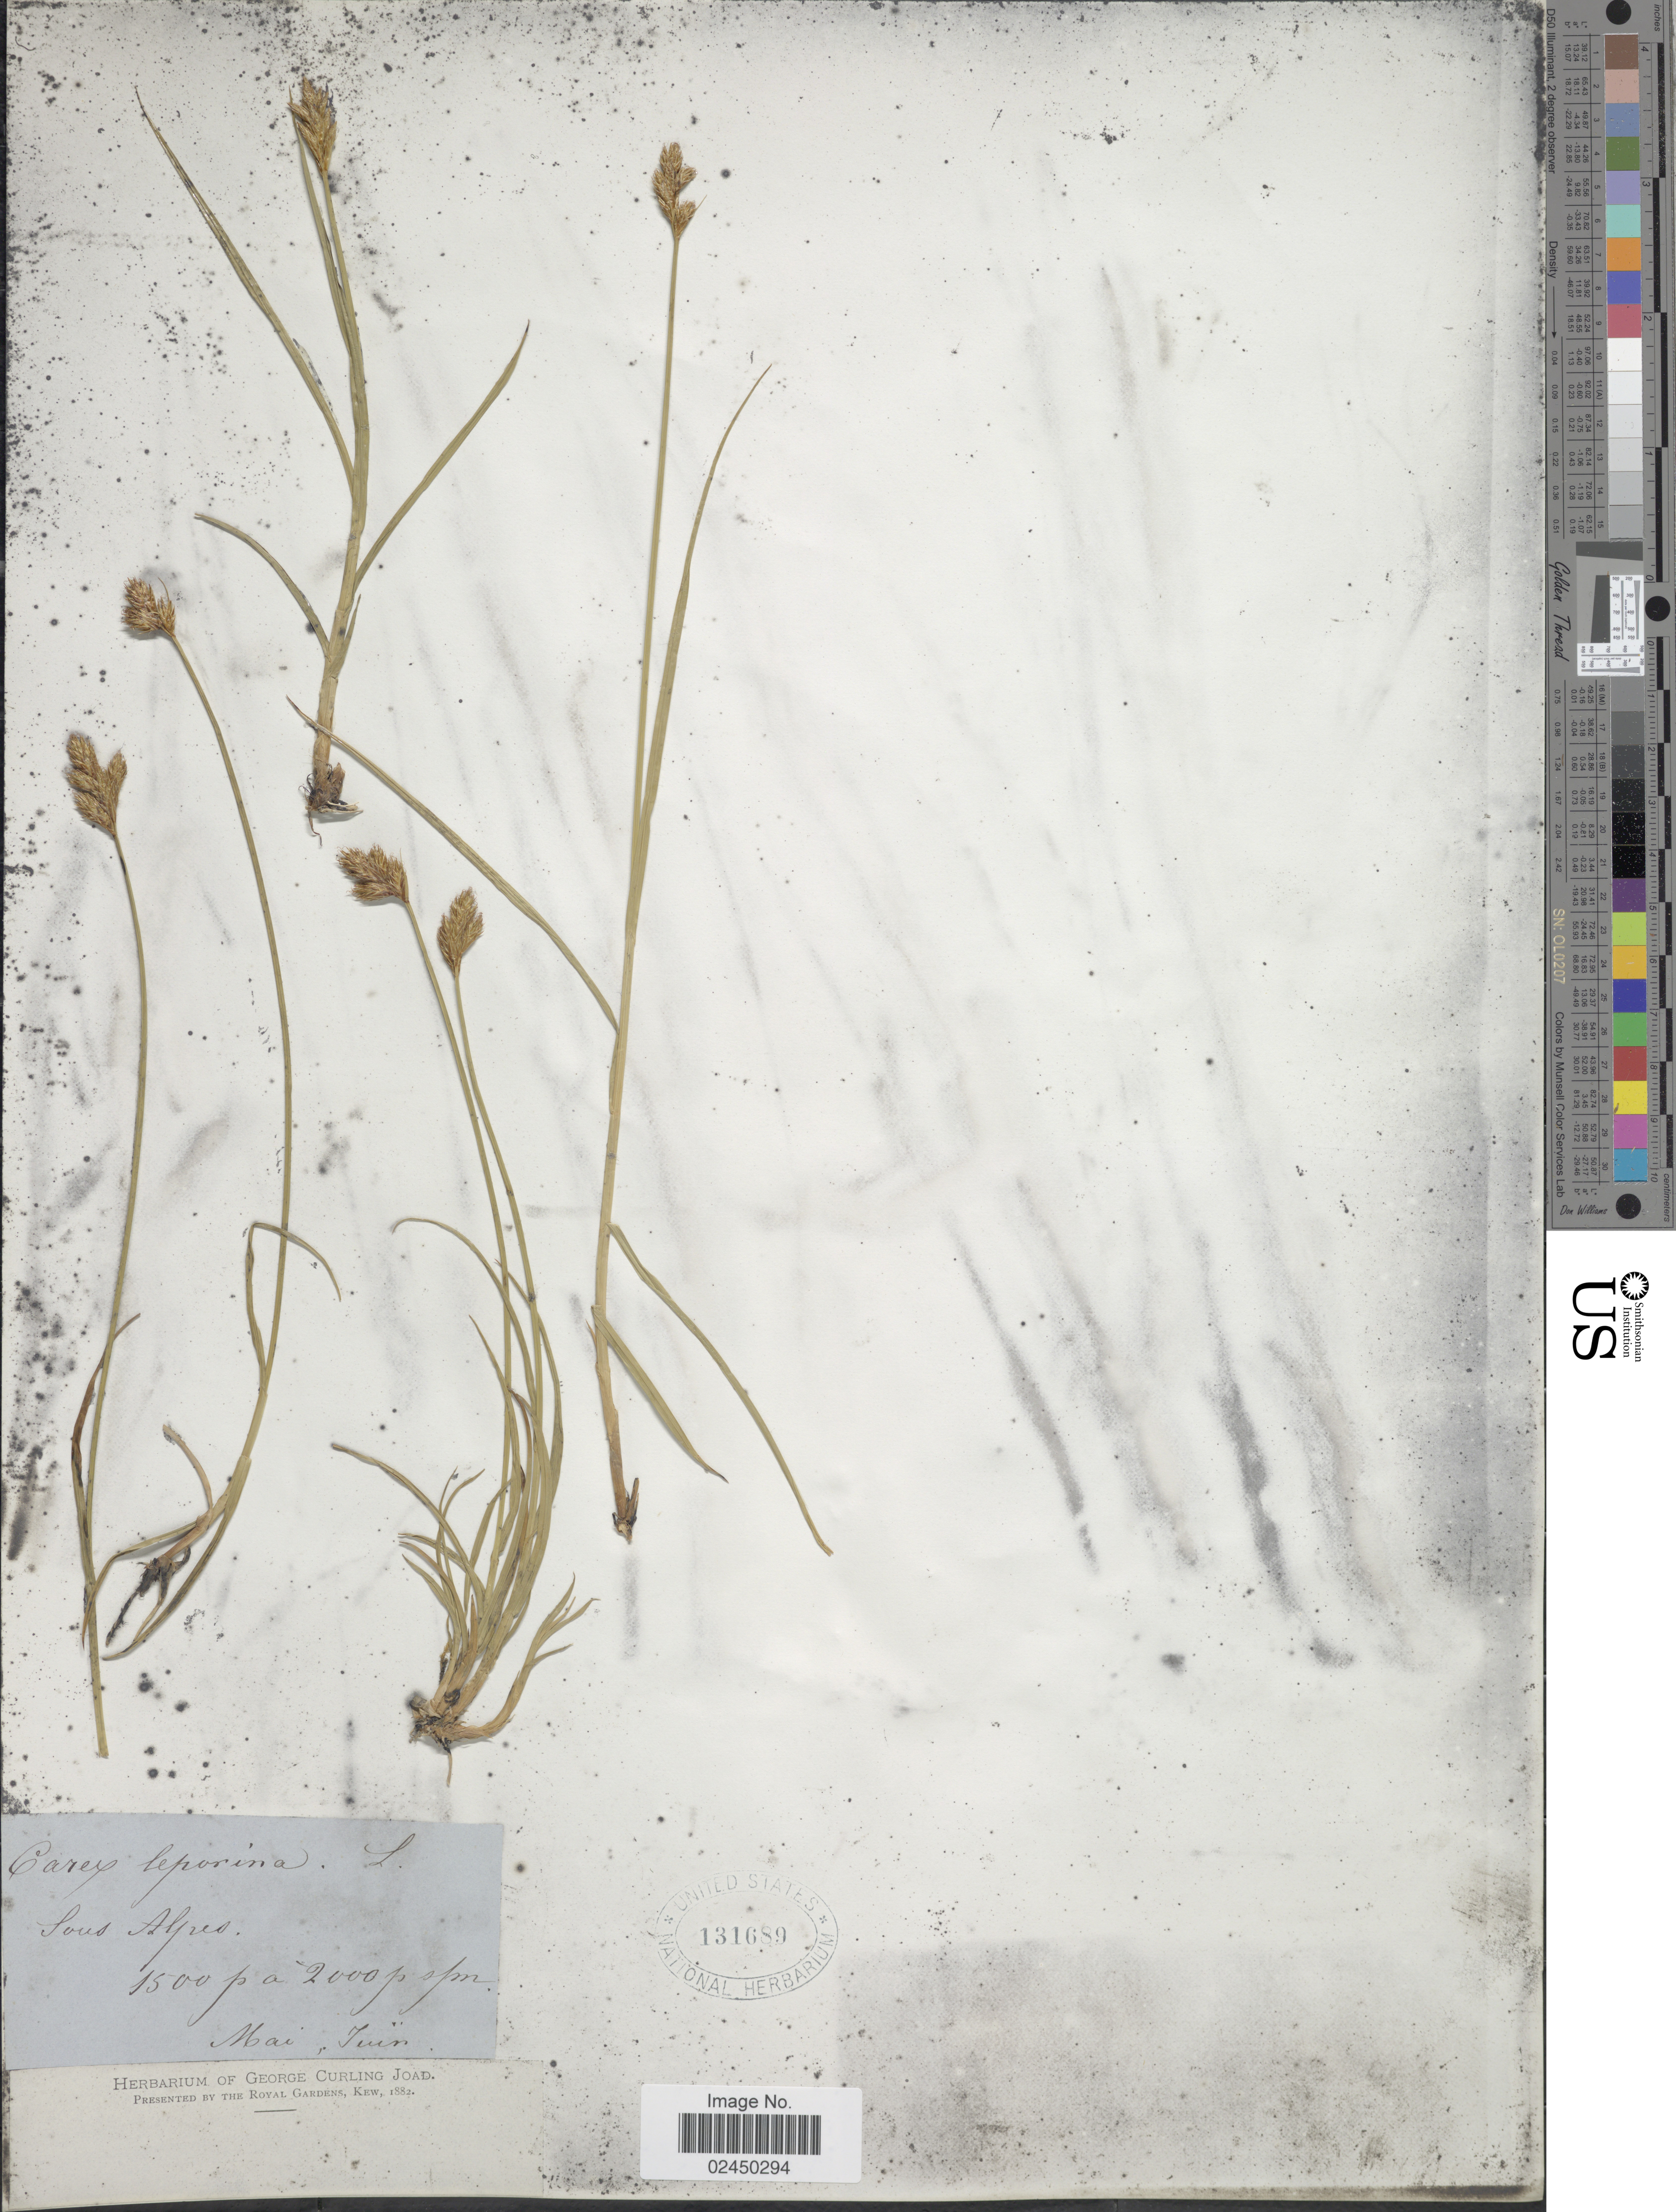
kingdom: Plantae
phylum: Tracheophyta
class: Liliopsida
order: Poales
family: Cyperaceae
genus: Carex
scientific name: Carex leporina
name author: L.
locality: Sous alpes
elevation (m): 1500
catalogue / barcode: US 131689